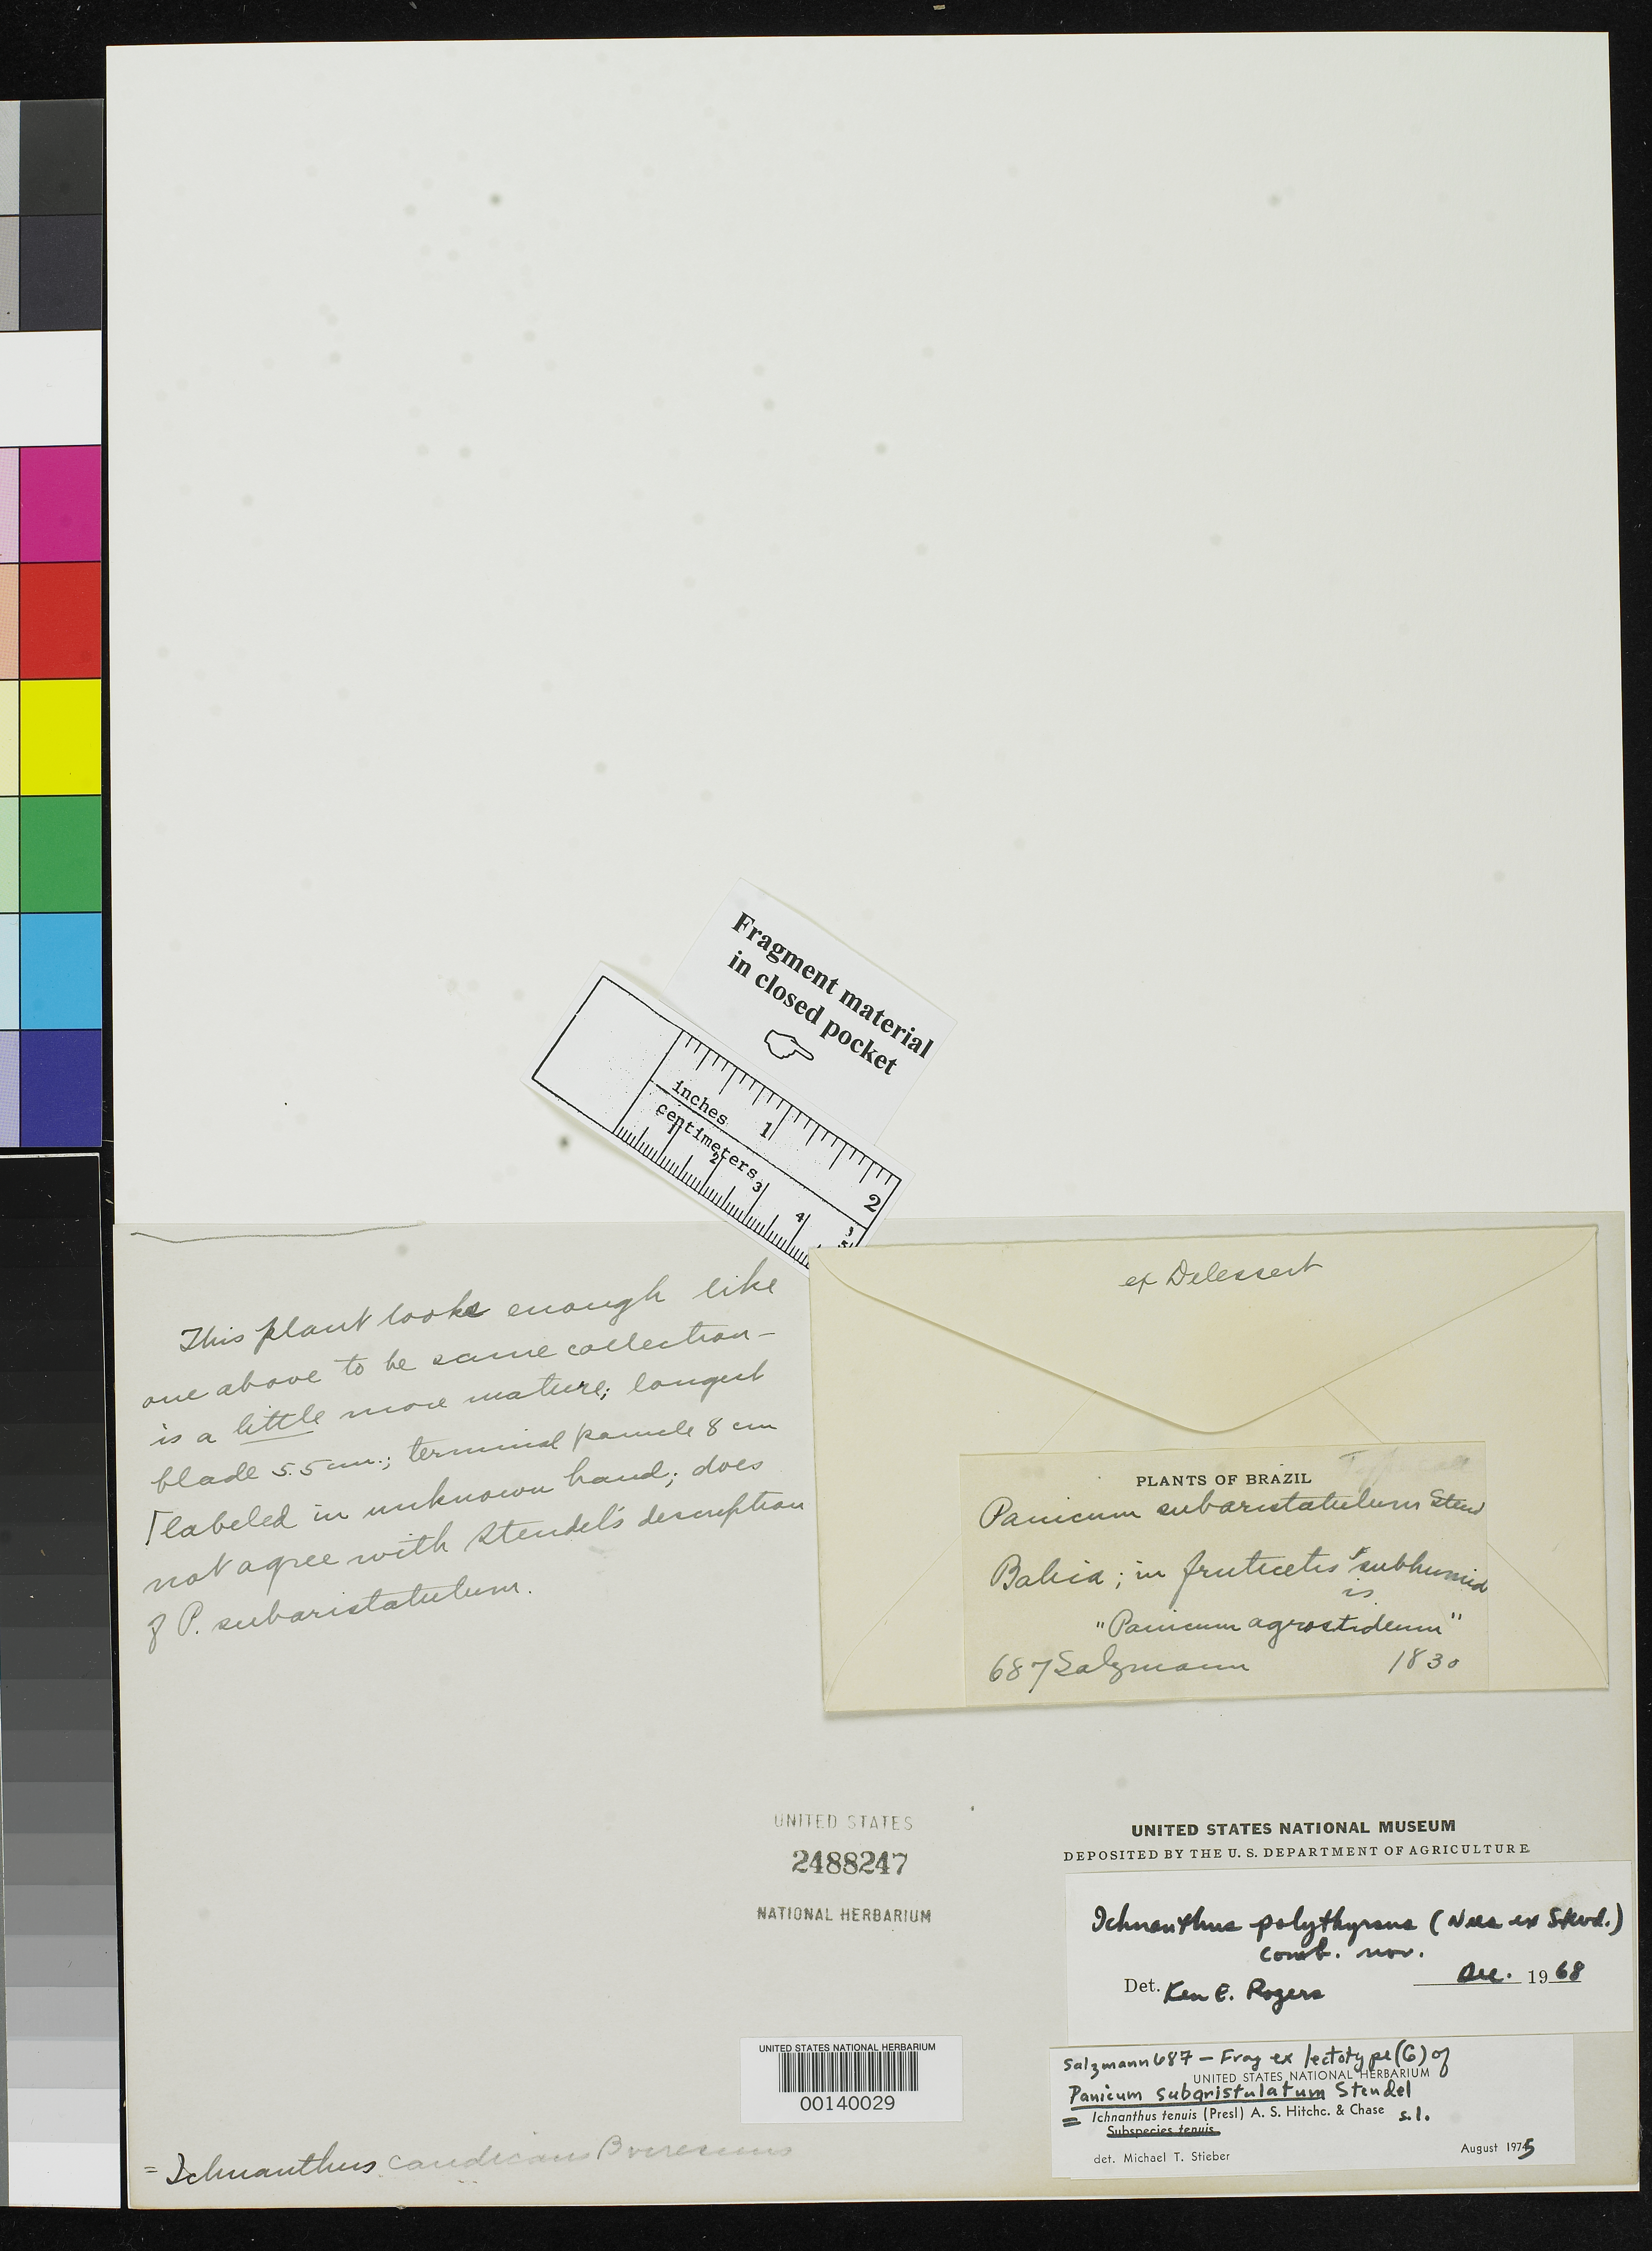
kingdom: Plantae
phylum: Tracheophyta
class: Liliopsida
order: Poales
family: Poaceae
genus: Panicum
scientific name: Panicum subaristatulum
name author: Steud.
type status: Type Fragment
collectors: P. Salzmann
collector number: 687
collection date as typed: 1830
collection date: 1830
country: Brazil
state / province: Bahia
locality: North of Esplanda city on road to Jaquera.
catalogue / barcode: US 2488247